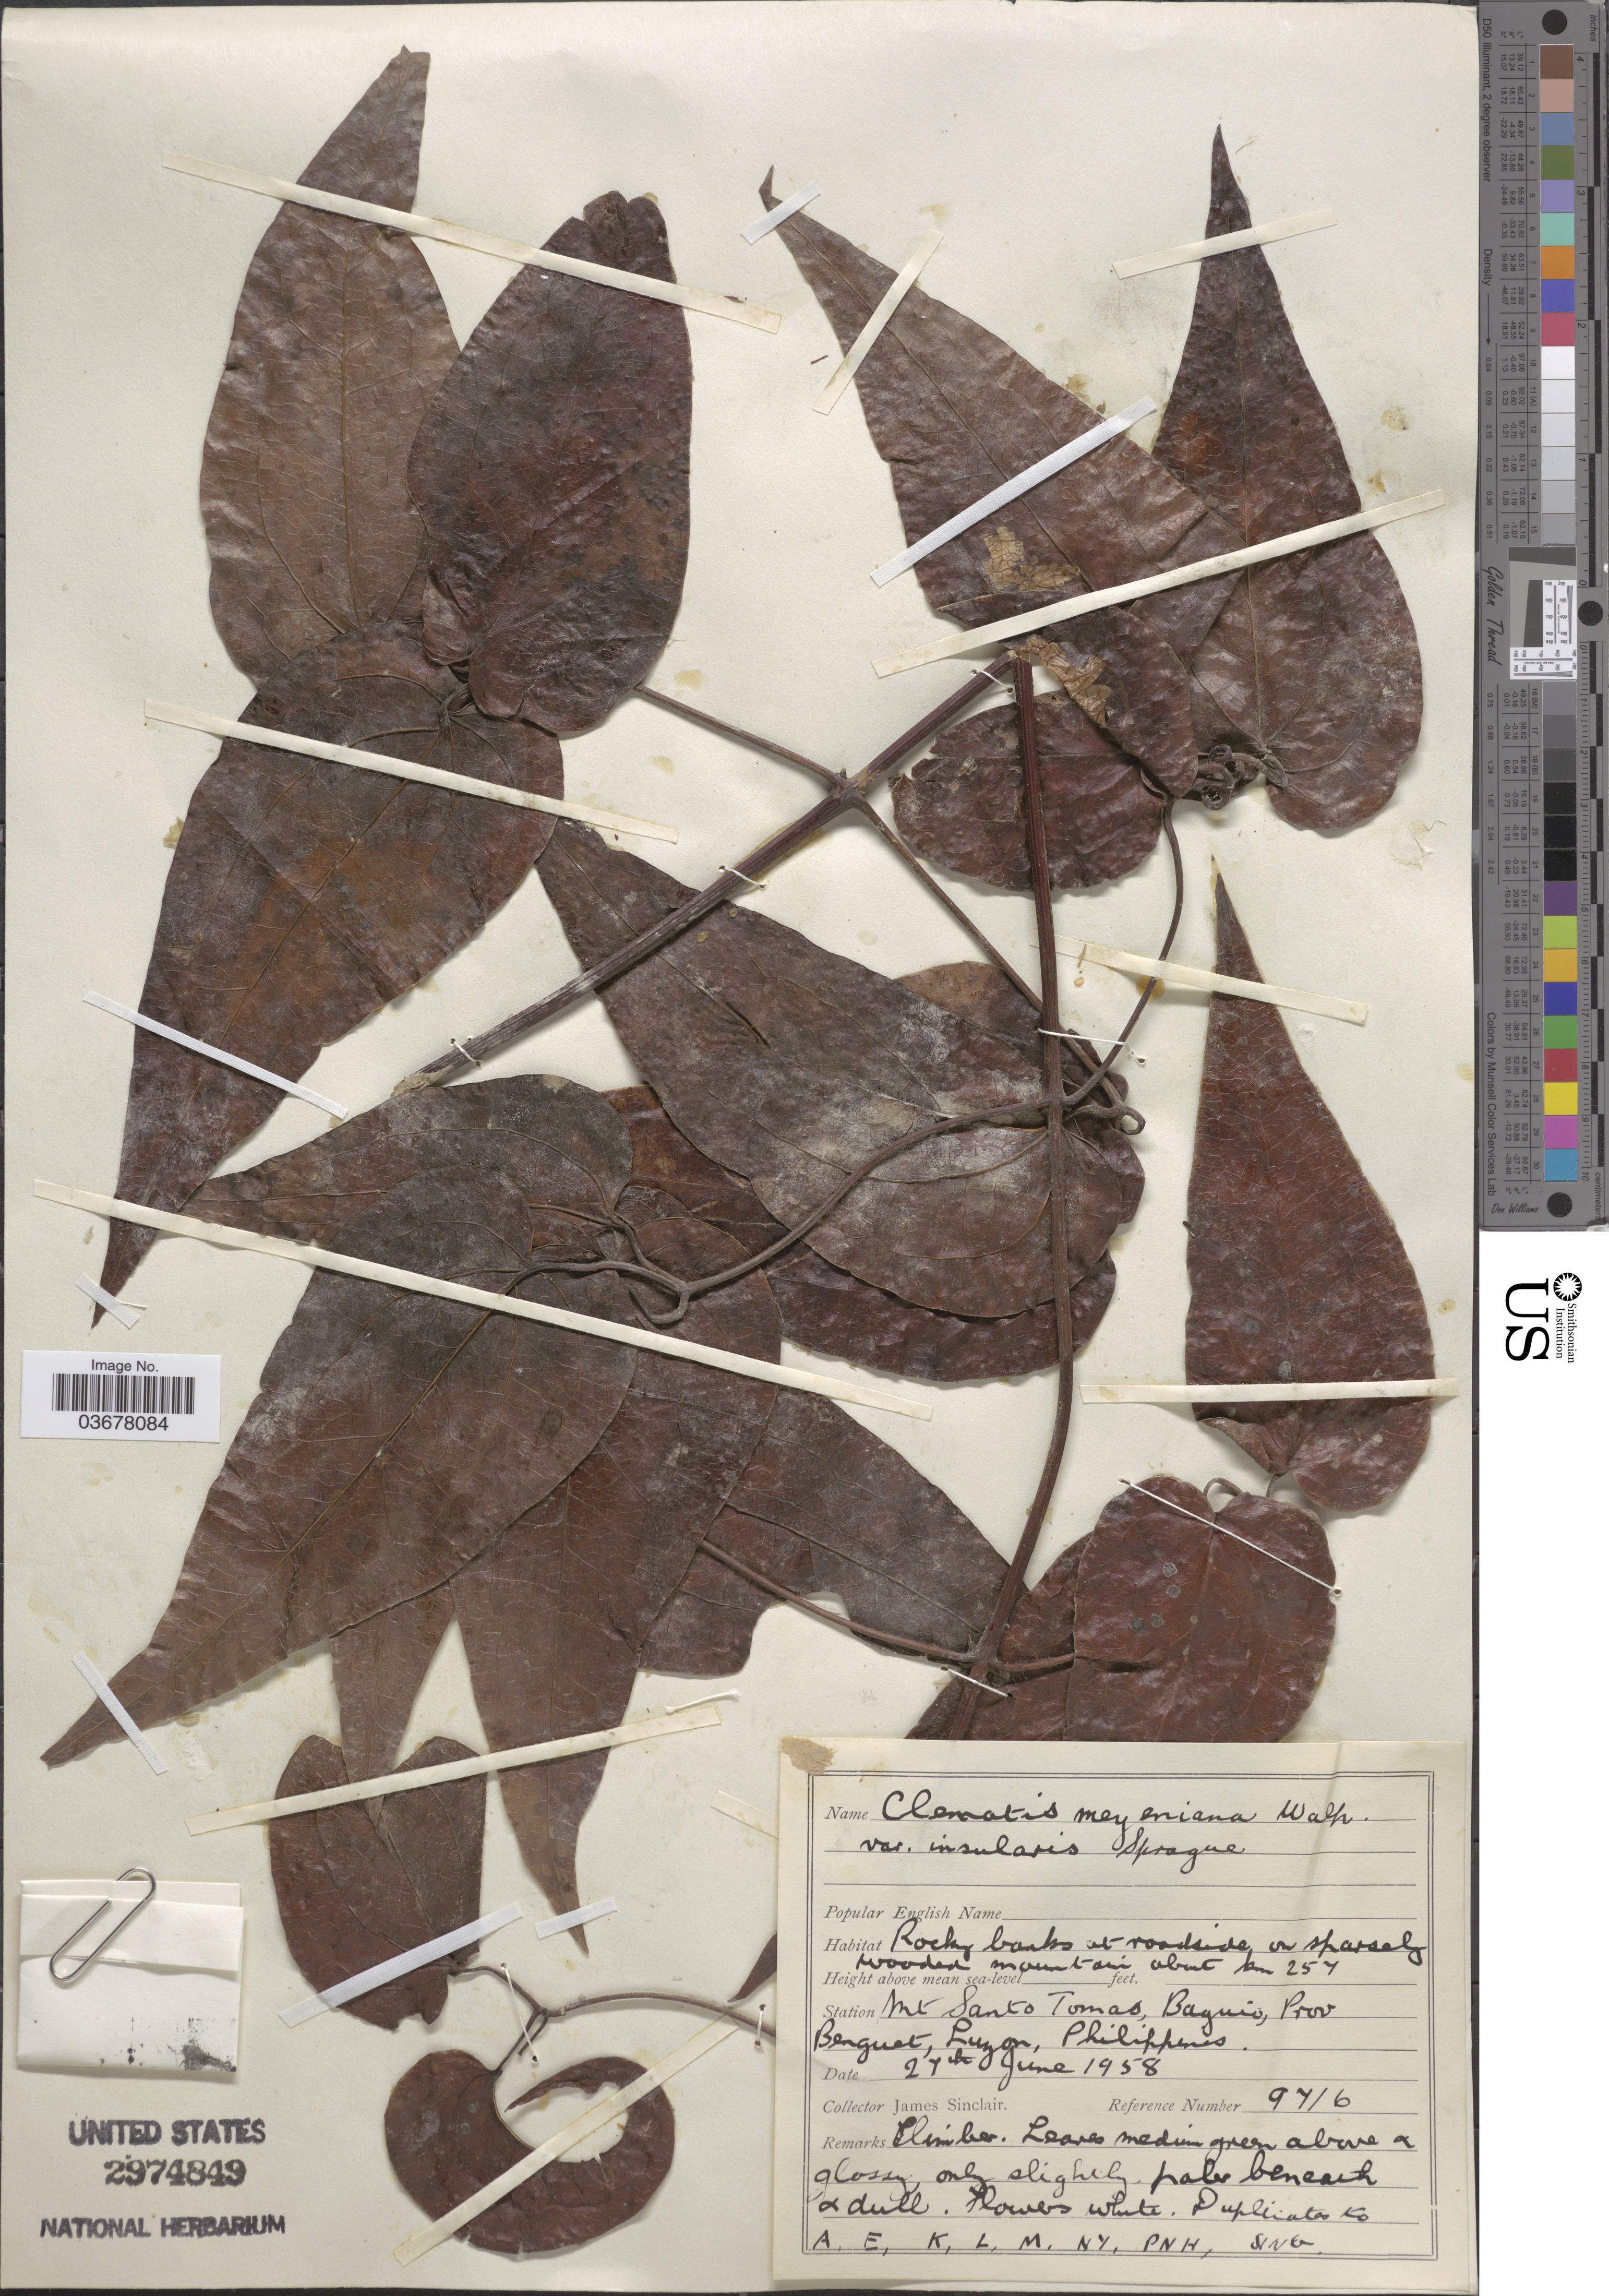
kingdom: Plantae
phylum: Tracheophyta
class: Magnoliopsida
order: Ranunculales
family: Ranunculaceae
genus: Clematis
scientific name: Clematis meyeniana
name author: Walp.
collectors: J. Sinclair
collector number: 9716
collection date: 1958-06-27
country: Philippines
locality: Station Mt Santo Tomas, Baguio, Prov Benguet, Luzon. On sparsely wooded mountain about km 254. [unsure placement]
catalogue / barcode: US 2974849